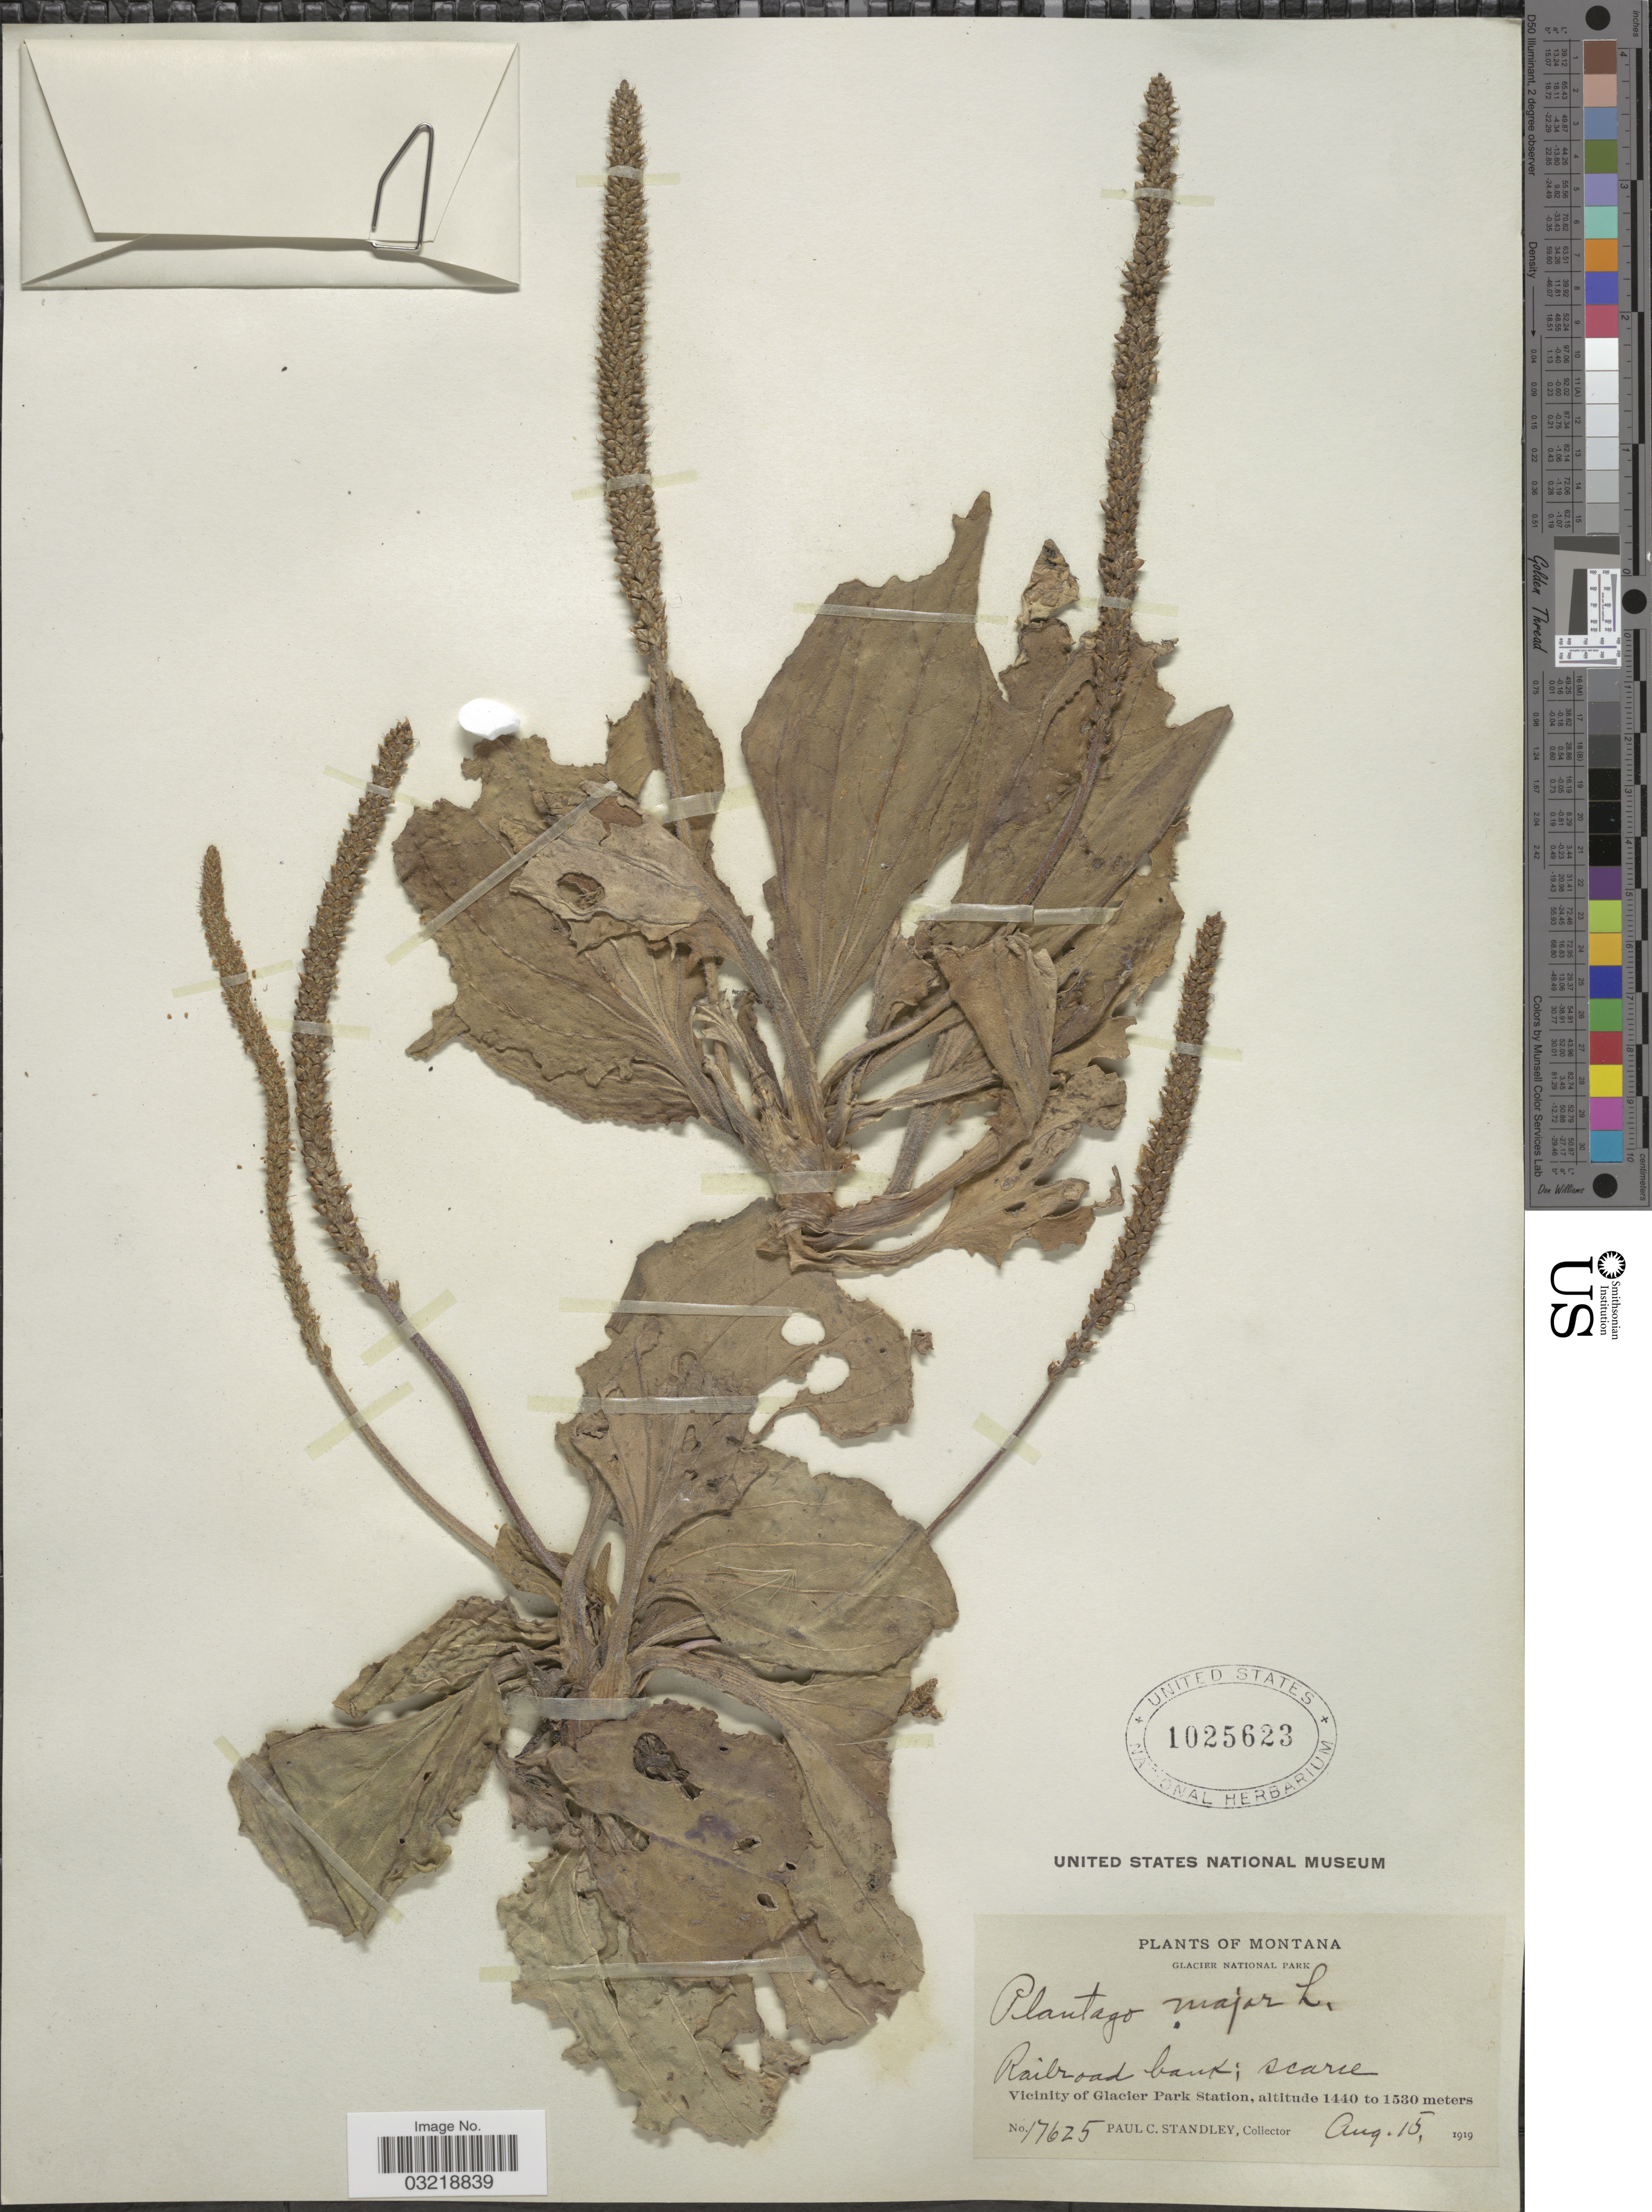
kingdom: Plantae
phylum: Tracheophyta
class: Magnoliopsida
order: Lamiales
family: Plantaginaceae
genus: Plantago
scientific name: Plantago major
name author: L.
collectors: P. C. Standley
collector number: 17625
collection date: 1919-08-15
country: United States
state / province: Montana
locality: Glacier National Park. Vicinity of Glacier Park Station.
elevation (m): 1440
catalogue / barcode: US 1025623